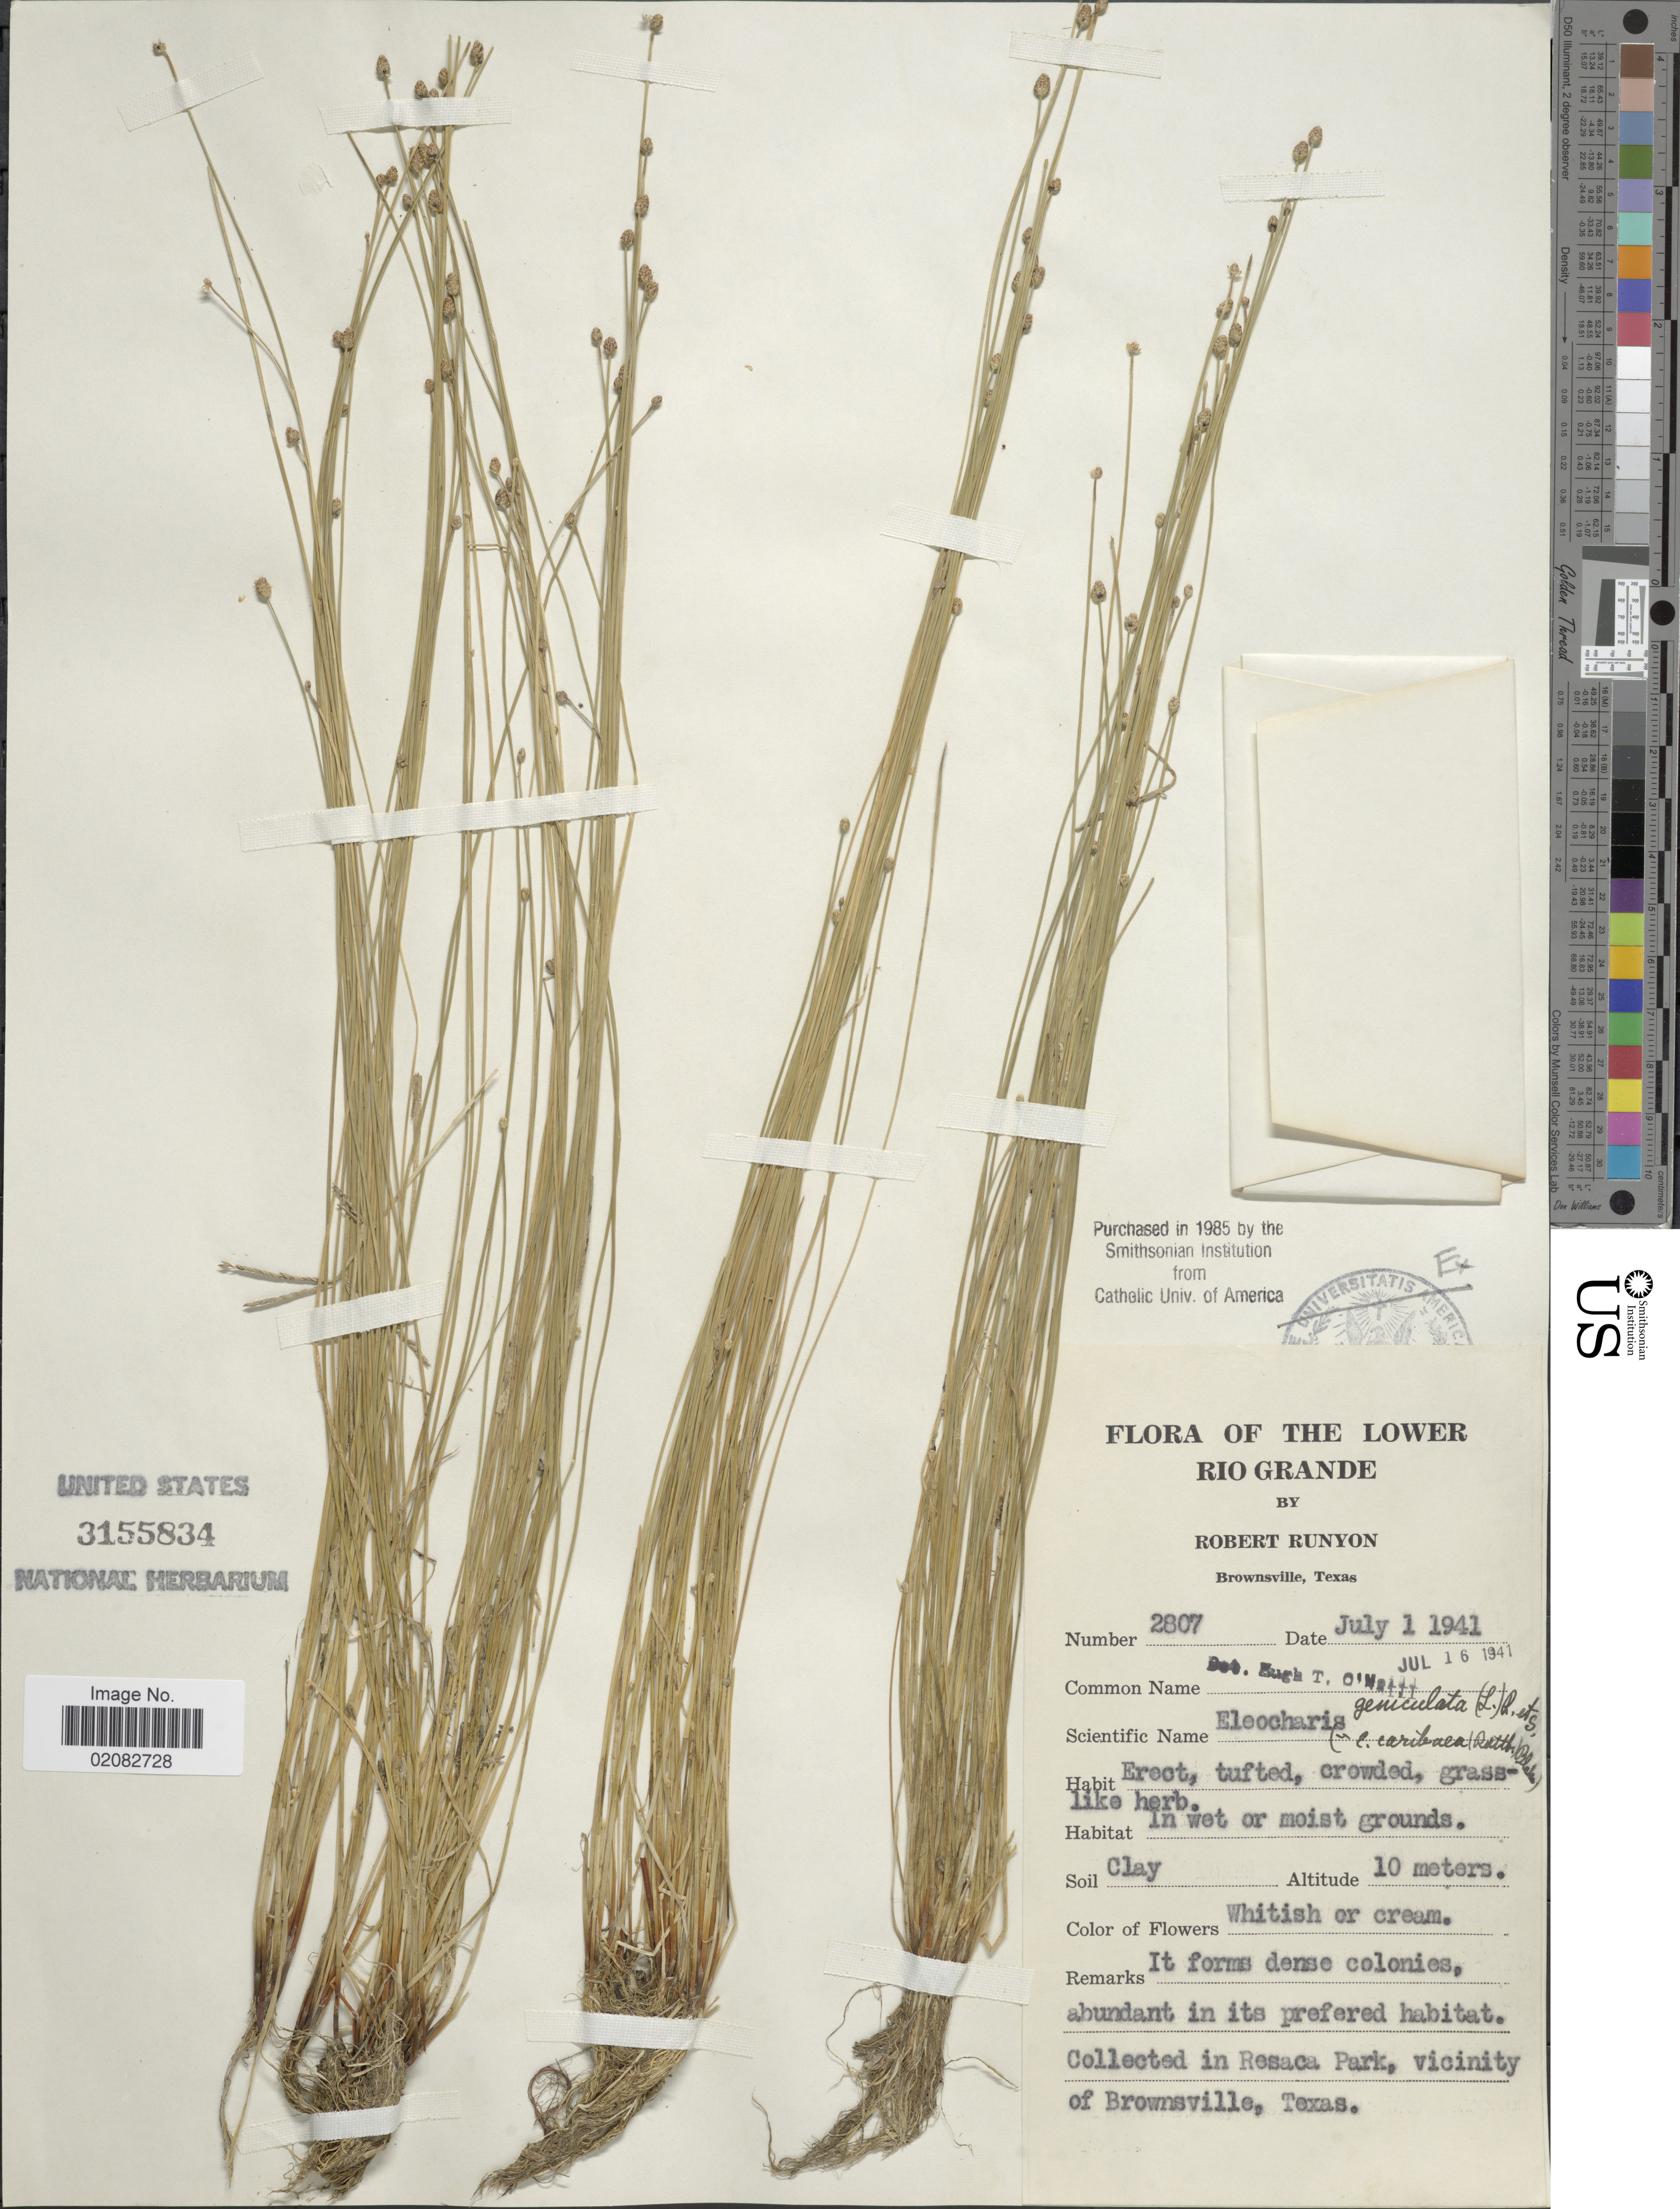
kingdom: Plantae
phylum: Tracheophyta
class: Liliopsida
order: Poales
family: Cyperaceae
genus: Eleocharis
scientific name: Eleocharis geniculata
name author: (L.) Roem. & Schult.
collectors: R. Runyon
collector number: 2807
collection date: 1941-07-01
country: United States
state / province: Texas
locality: The Lower Rio Grande, Resaca Park, vicinity of Brownsville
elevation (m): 10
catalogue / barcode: US 3155834